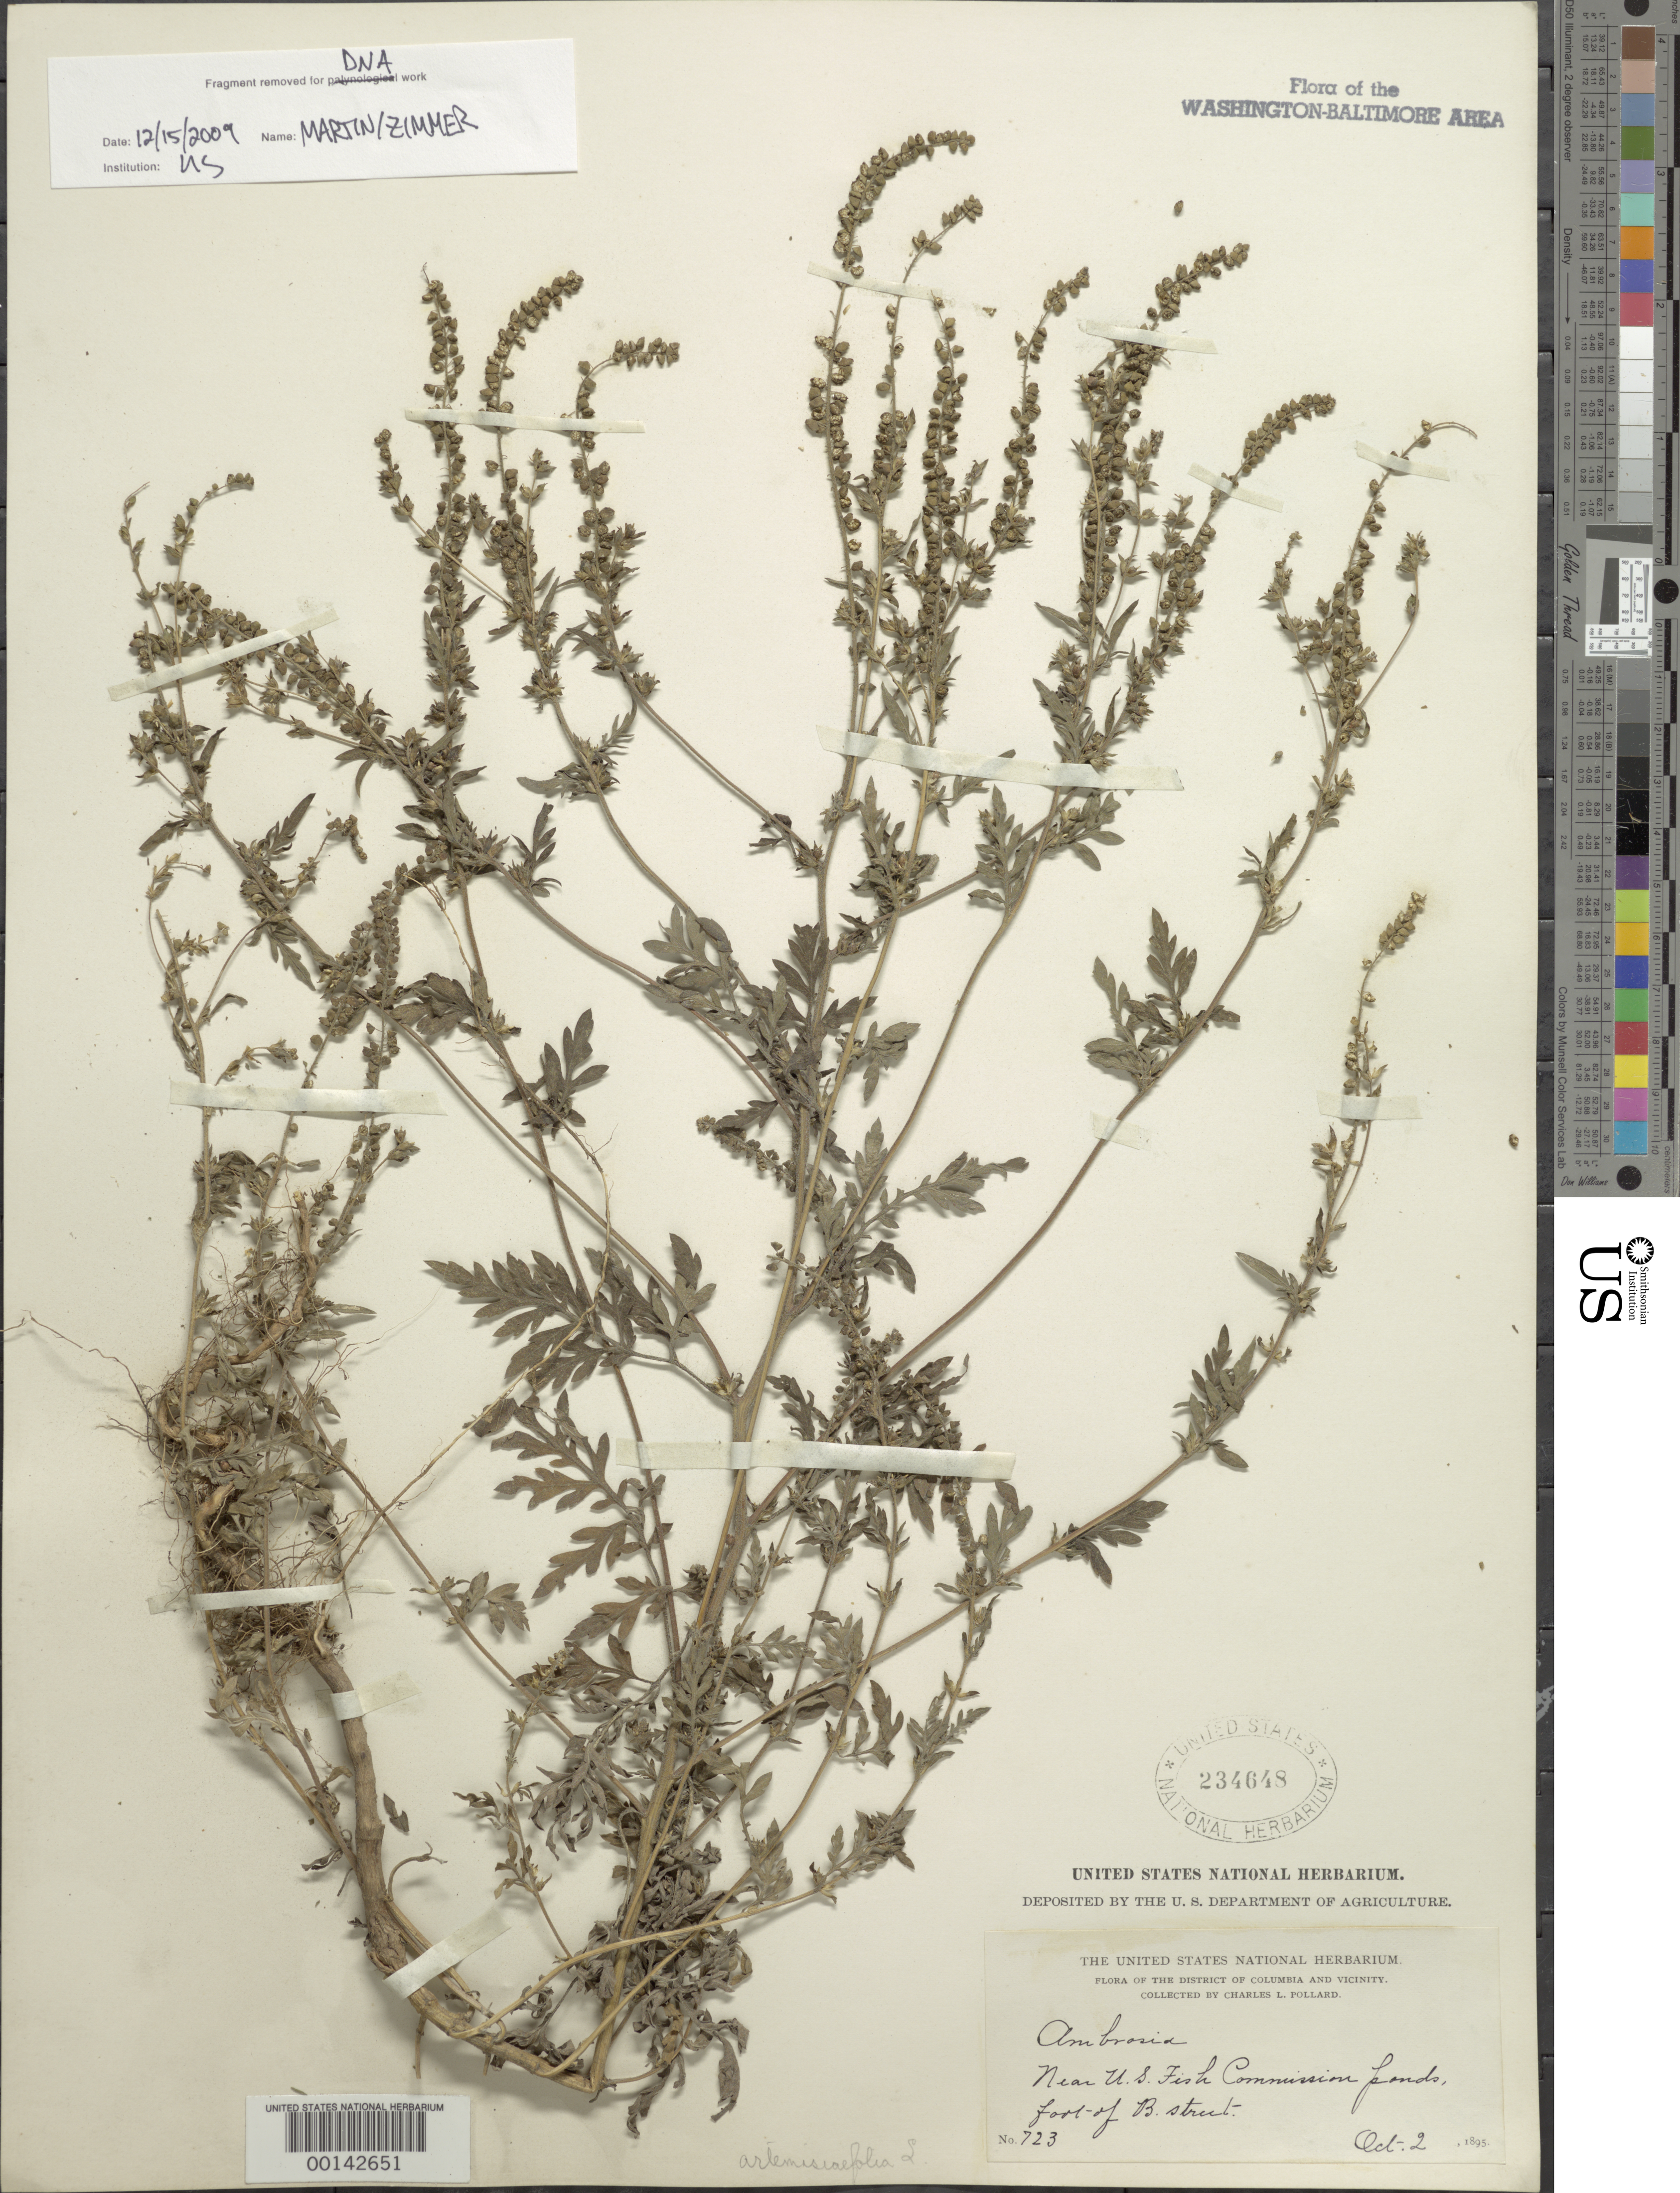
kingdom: Plantae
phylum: Tracheophyta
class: Magnoliopsida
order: Asterales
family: Asteraceae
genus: Ambrosia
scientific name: Ambrosia artemisiifolia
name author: L.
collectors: C. L. Pollard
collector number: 723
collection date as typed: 02 Oct 1895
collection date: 1895-10-02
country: United States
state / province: District of Columbia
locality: B St. U.S. Fish Comm. Ponds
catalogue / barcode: US 234648